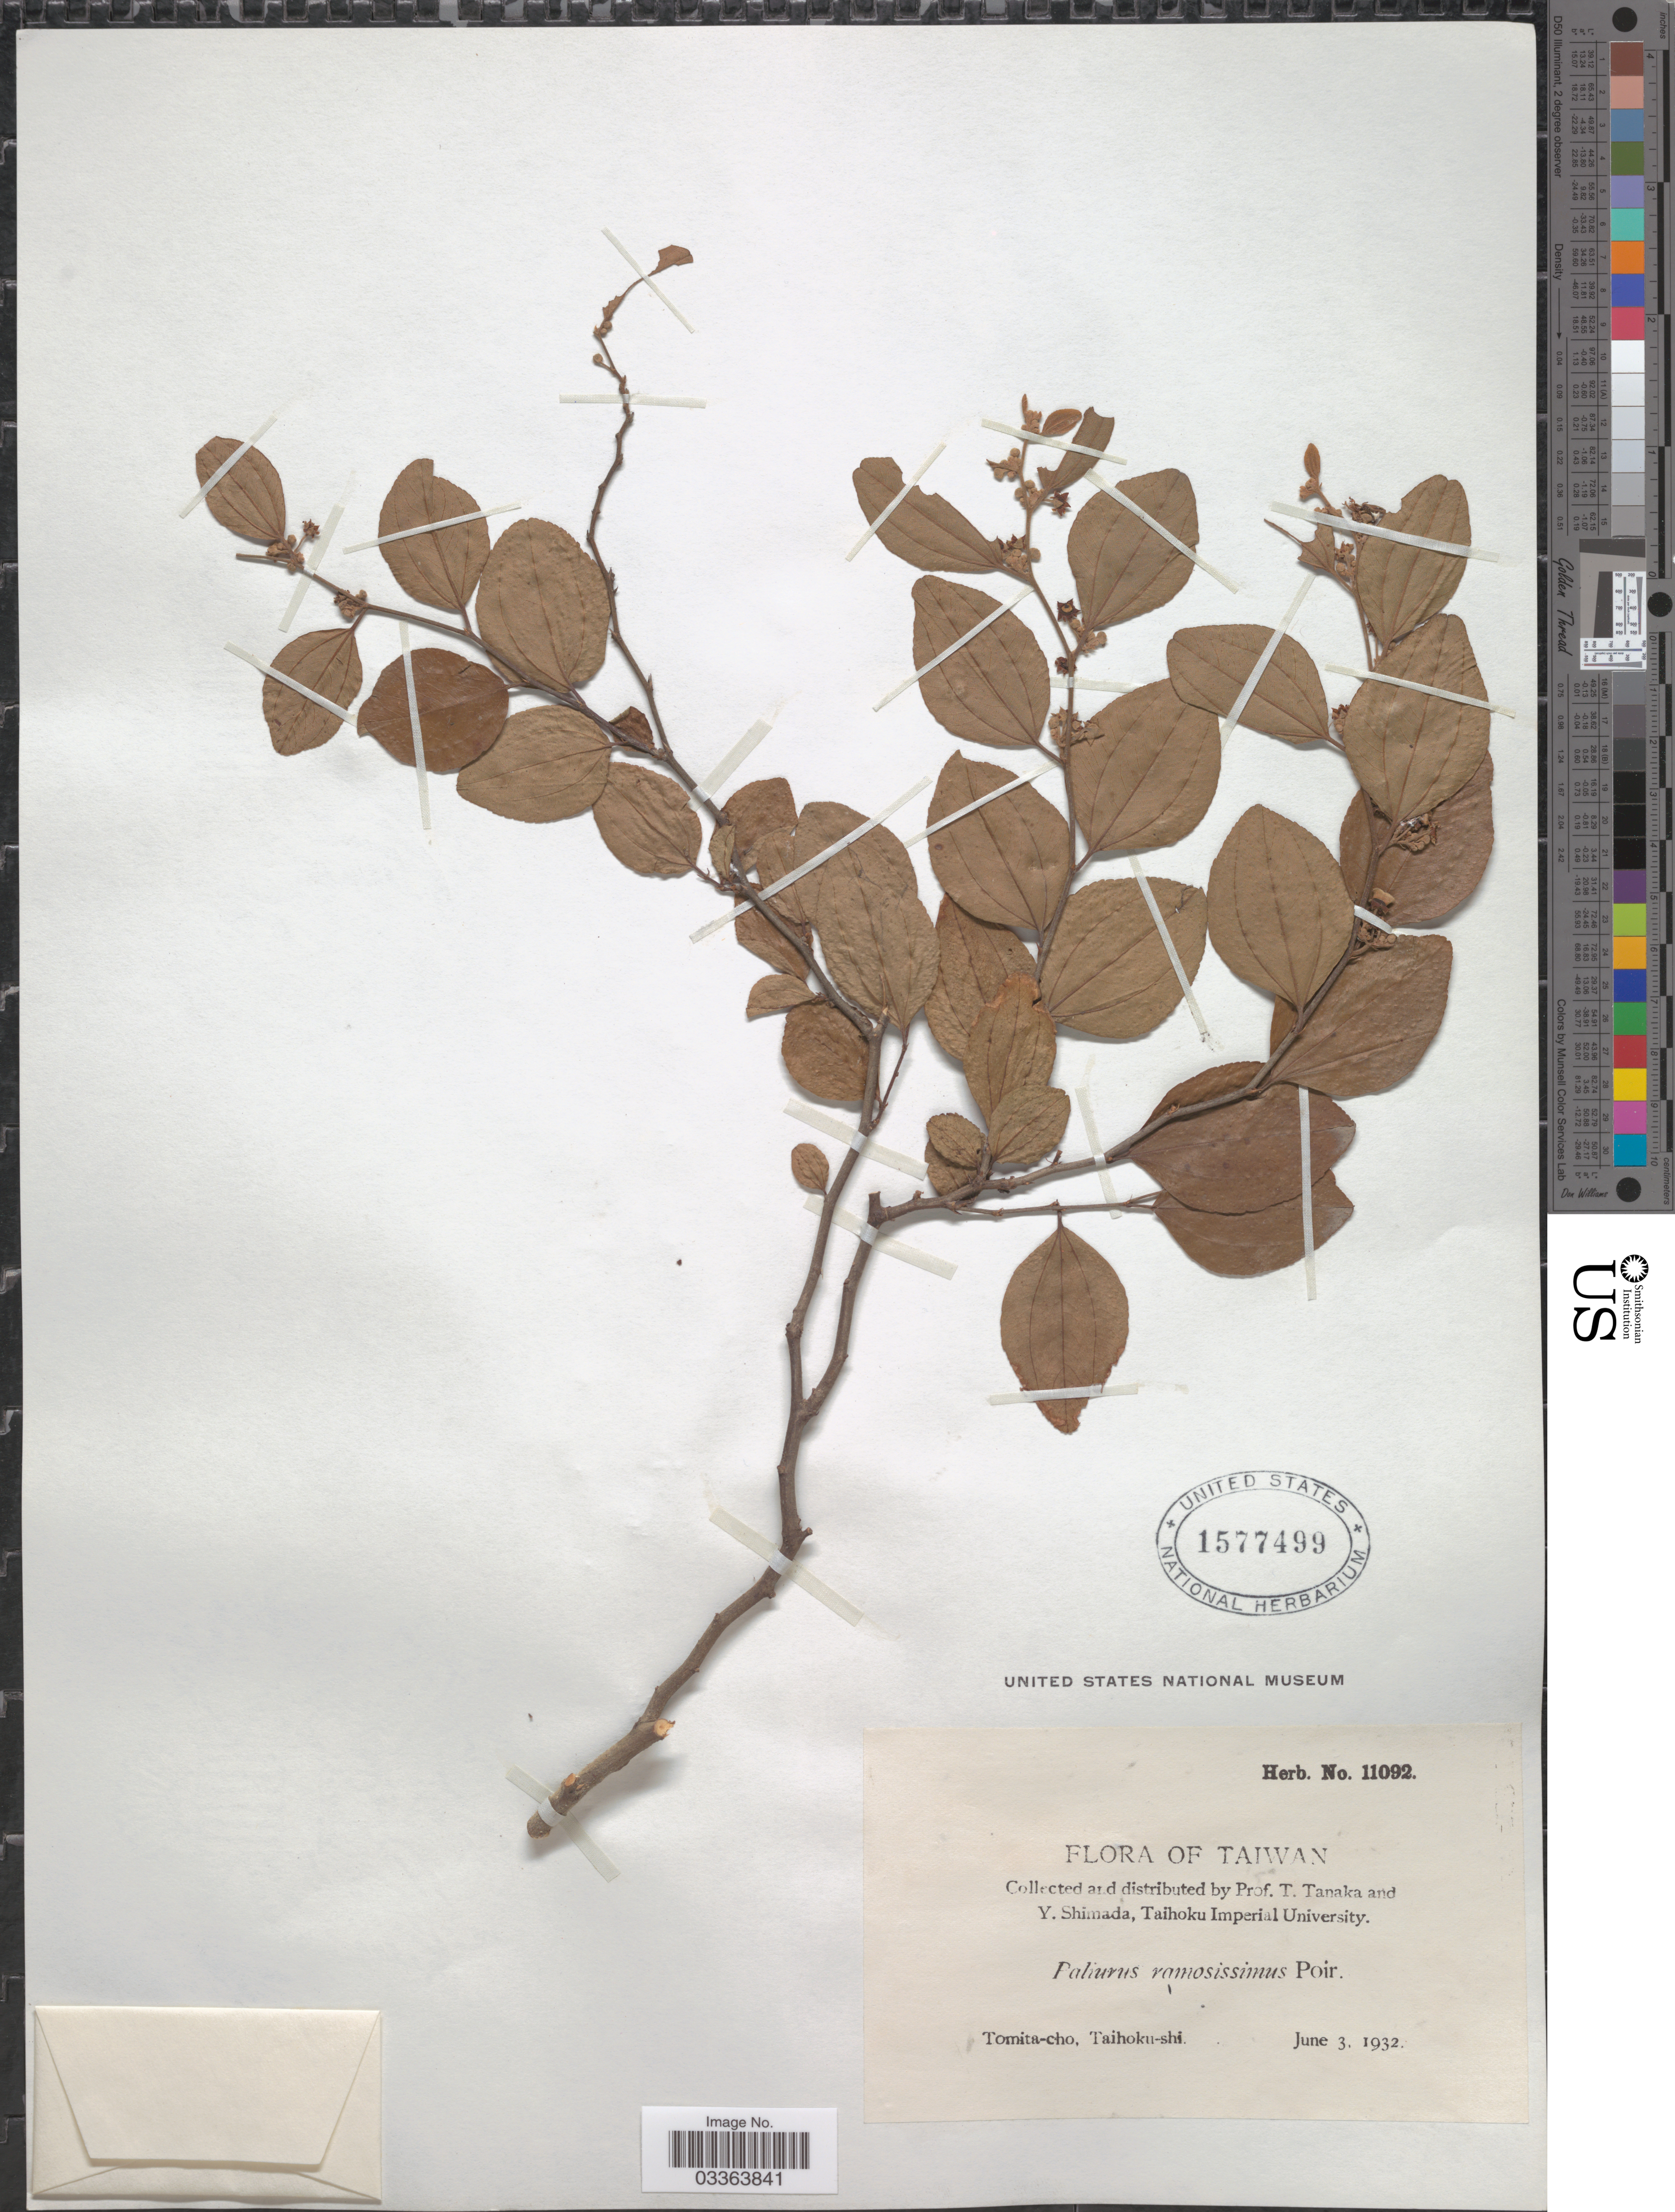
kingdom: Plantae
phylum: Tracheophyta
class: Magnoliopsida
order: Rosales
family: Rhamnaceae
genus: Paliurus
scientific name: Paliurus ramosissimus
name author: (Lour.) Poir.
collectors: T. Tanaka & Y. Shimada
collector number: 11092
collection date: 1932-06-03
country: Taiwan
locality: Tomita-cho, Taihoku-shi.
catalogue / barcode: US 1577499